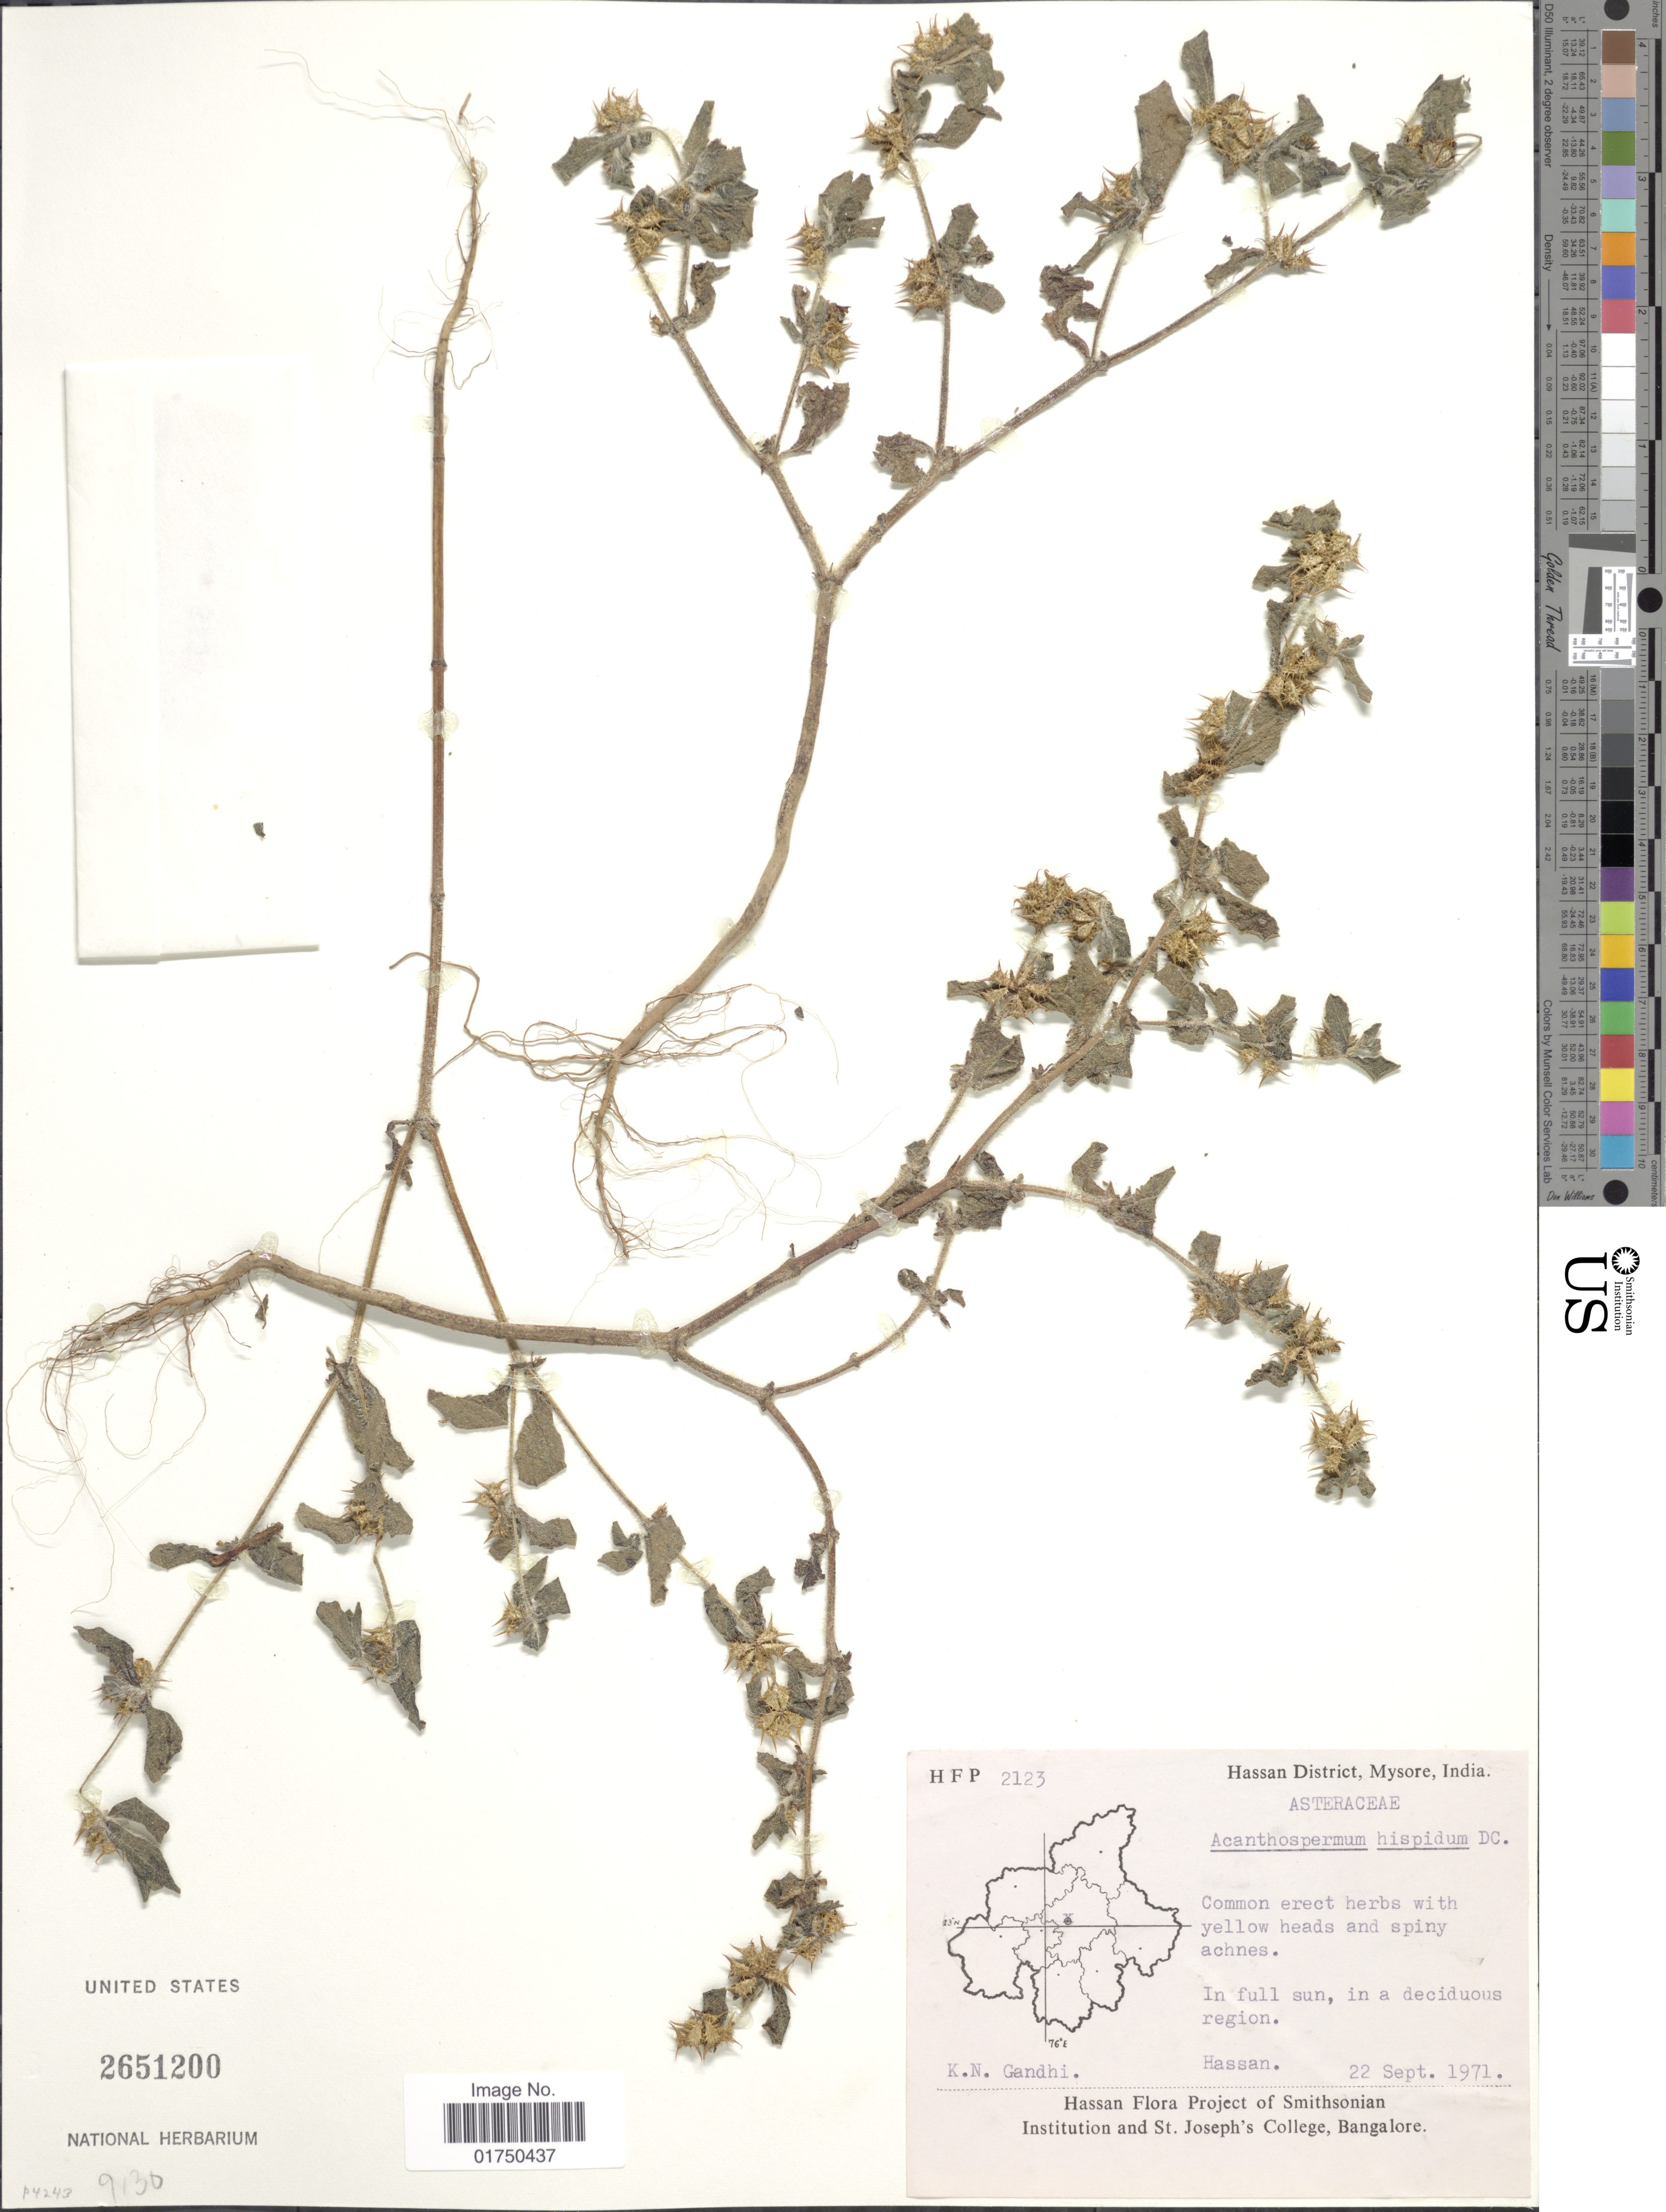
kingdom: Plantae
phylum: Tracheophyta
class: Magnoliopsida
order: Asterales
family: Asteraceae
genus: Acanthospermum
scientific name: Acanthospermum hispidum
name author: DC.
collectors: K. N. Gandhi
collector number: HFP 2123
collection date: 1971-09-22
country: India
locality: Hassan District, Mysore, India. Hassan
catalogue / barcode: US 2651200